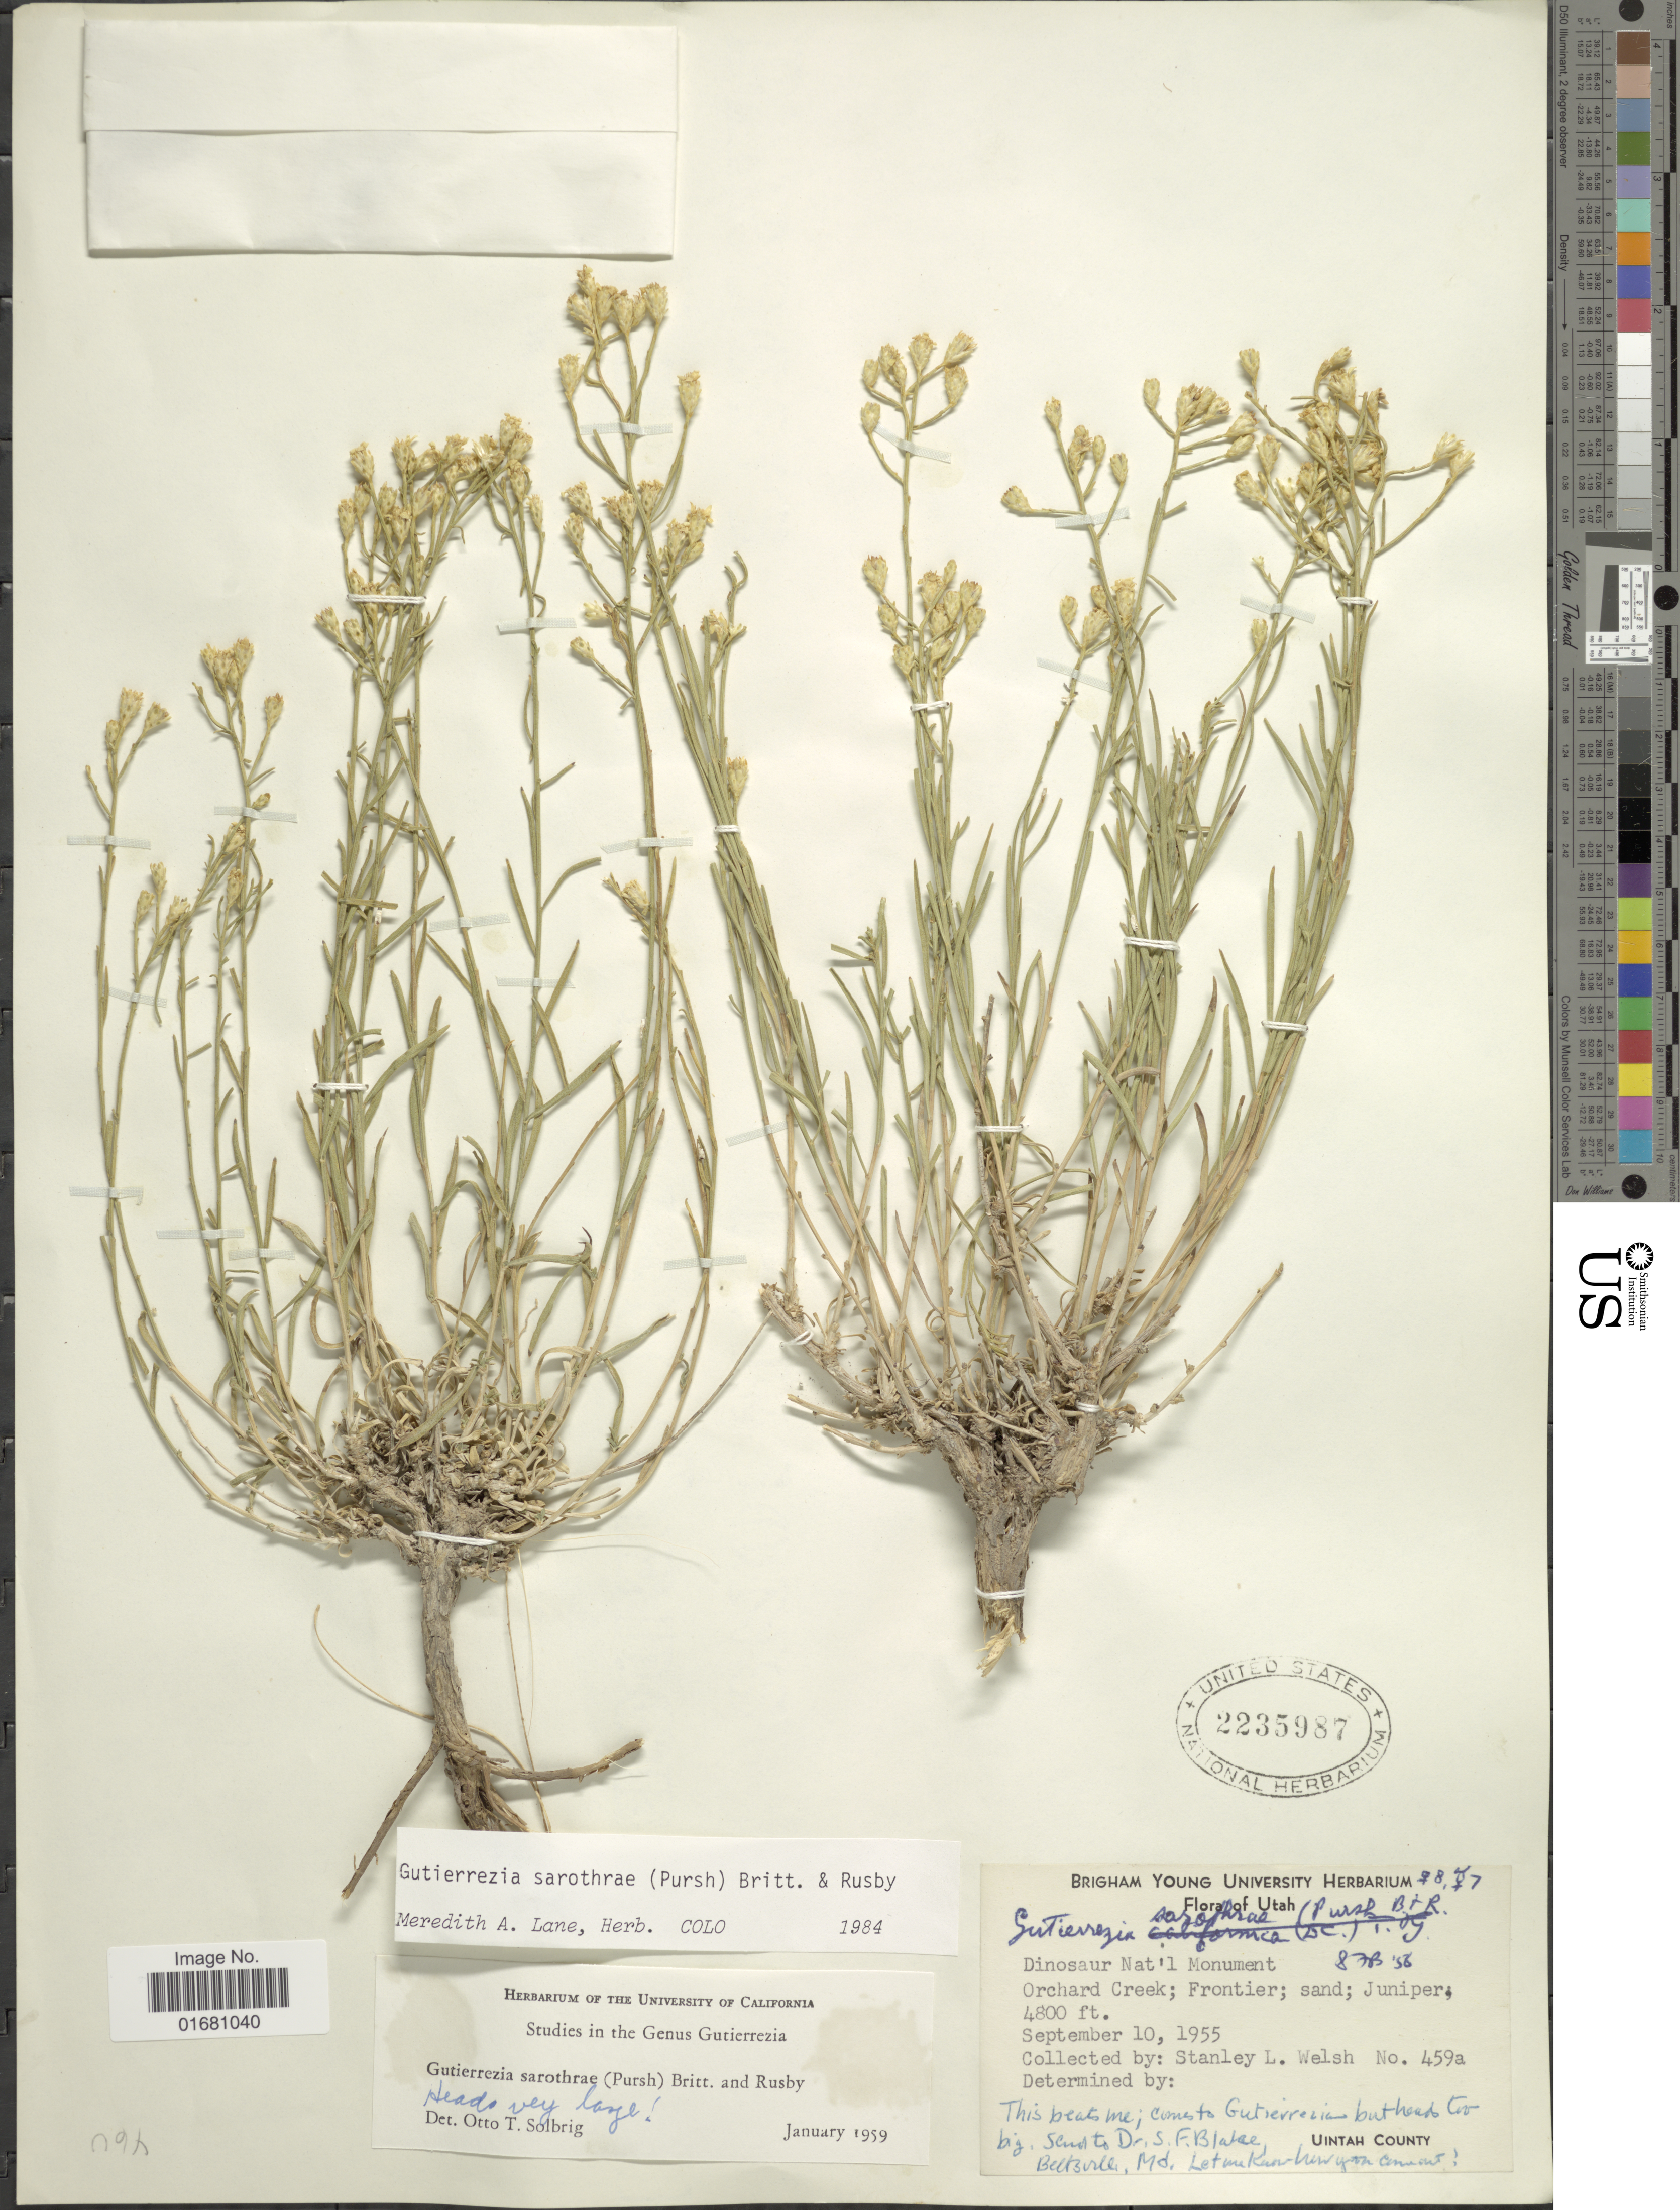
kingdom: Plantae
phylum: Tracheophyta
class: Magnoliopsida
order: Asterales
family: Asteraceae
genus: Gutierrezia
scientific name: Gutierrezia sarothrae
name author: (Pursh) Britton & Rusby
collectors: S. Welsh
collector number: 459a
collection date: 1955-09-10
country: United States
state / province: Utah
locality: Dinosaur Nat'l Monument, Orchard Creek; Frontier; sand; Juniper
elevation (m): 1463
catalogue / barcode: US 2235987